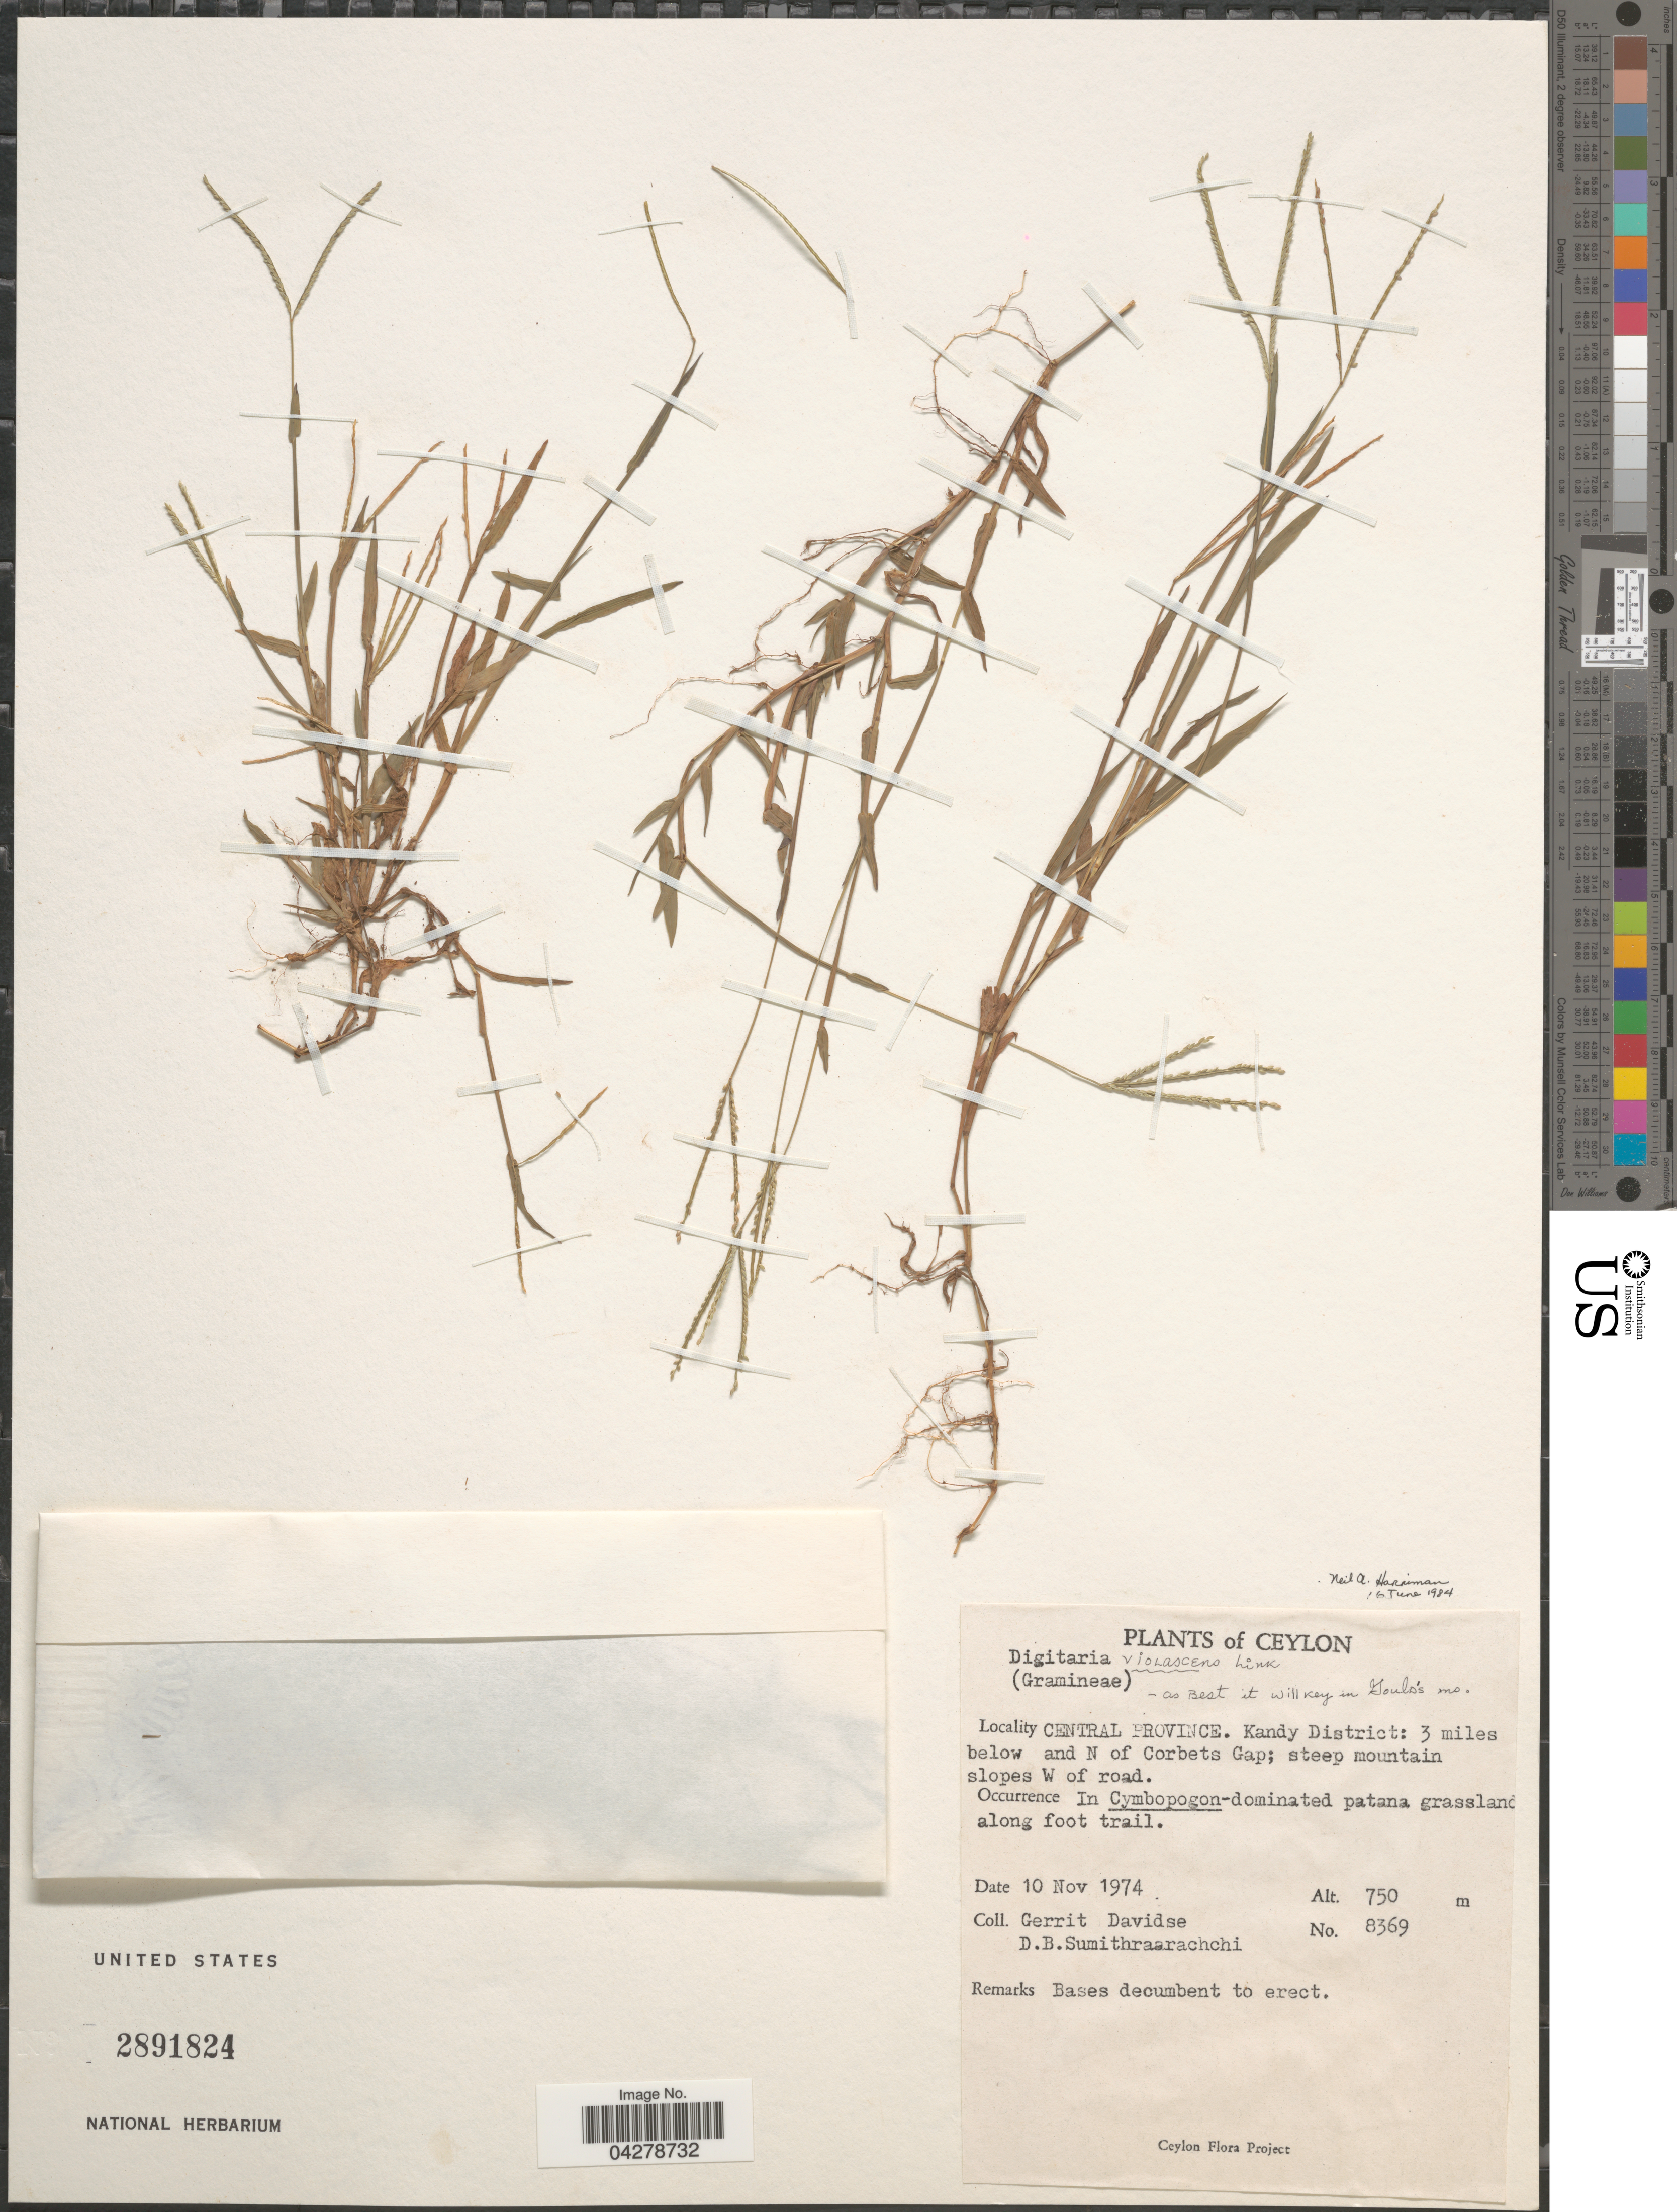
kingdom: Plantae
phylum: Tracheophyta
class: Liliopsida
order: Poales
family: Poaceae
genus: Digitaria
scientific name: Digitaria violascens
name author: Link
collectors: G. Davidse & D. B. Sumithraarachchi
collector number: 8369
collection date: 1974-11-10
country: Sri Lanka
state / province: Central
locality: Ceylon. Kandy District: 3 miles below and N of Corbets Gap; steep mountain slopes W of road.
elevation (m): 750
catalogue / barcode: US 2891824